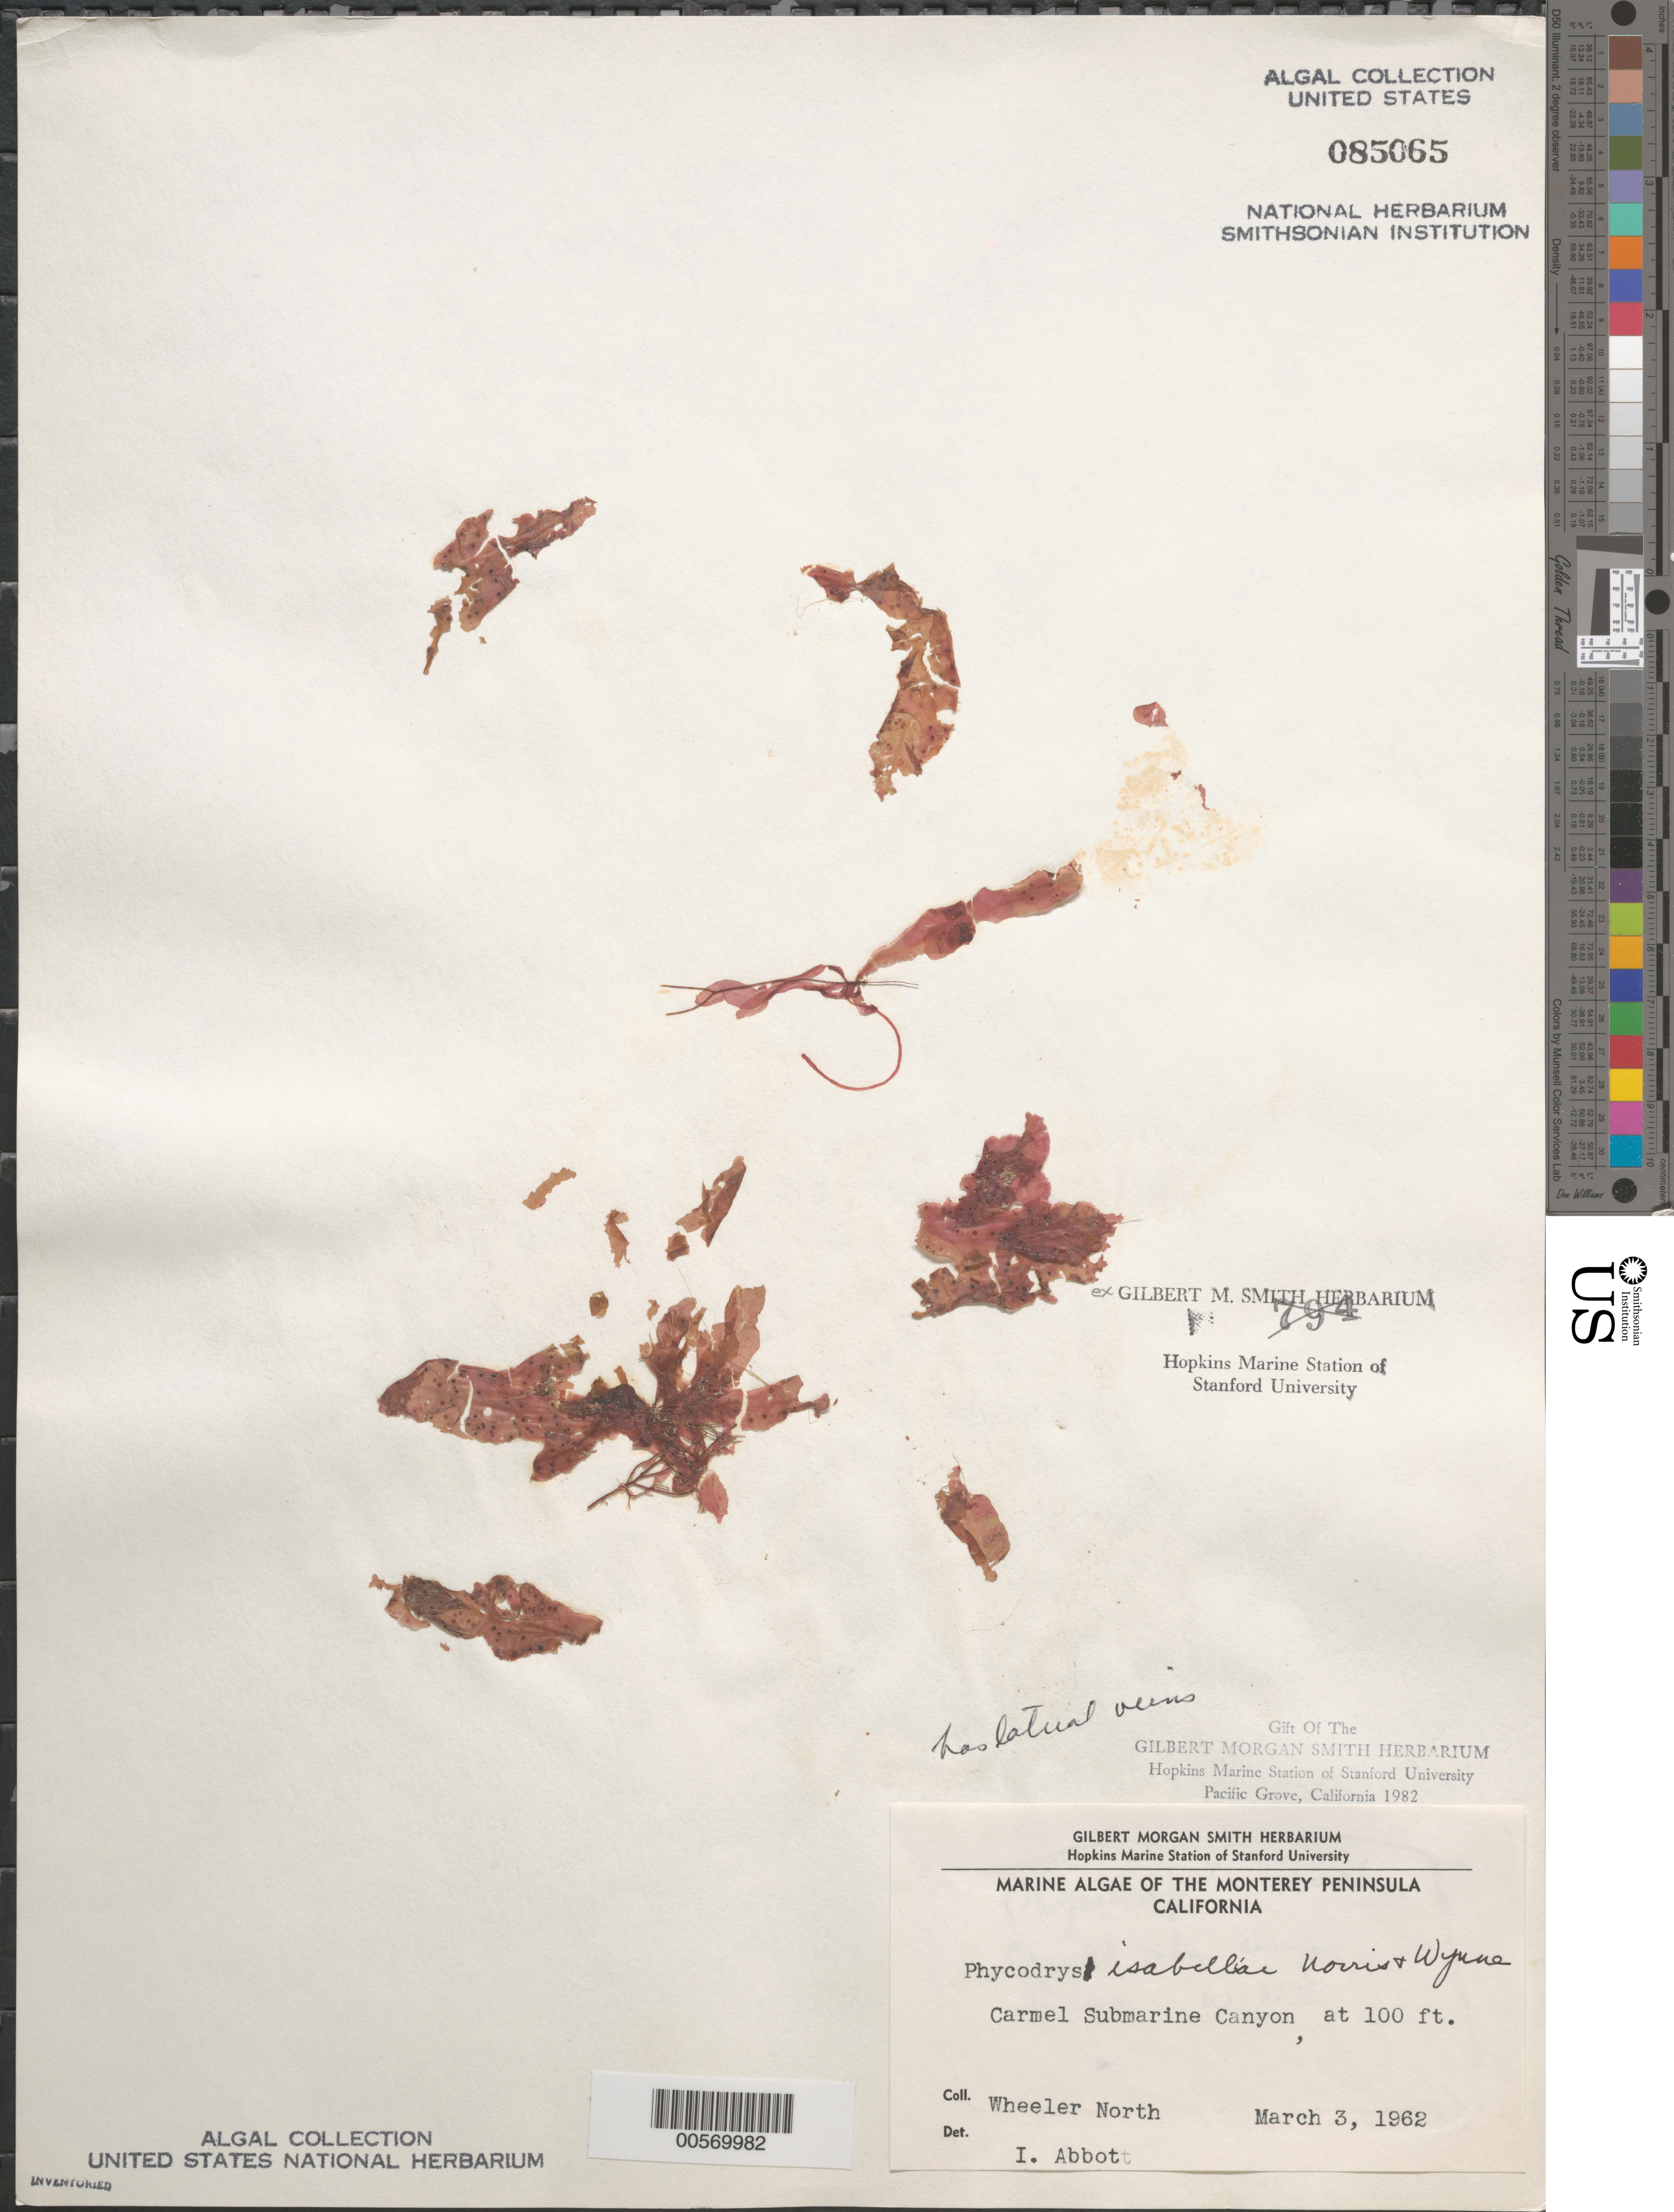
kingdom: Plantae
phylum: Rhodophyta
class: Florideophyceae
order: Ceramiales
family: Delesseriaceae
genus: Phycodrys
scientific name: Phycodrys isabelliae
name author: R.E. Norris & M.J. Wynne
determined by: Abbott, Isabella A.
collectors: W. North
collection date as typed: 03 Mar 1962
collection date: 1962-03-03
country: United States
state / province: California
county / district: Monterey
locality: Carmel Submarine Canyon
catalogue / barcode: US 85065